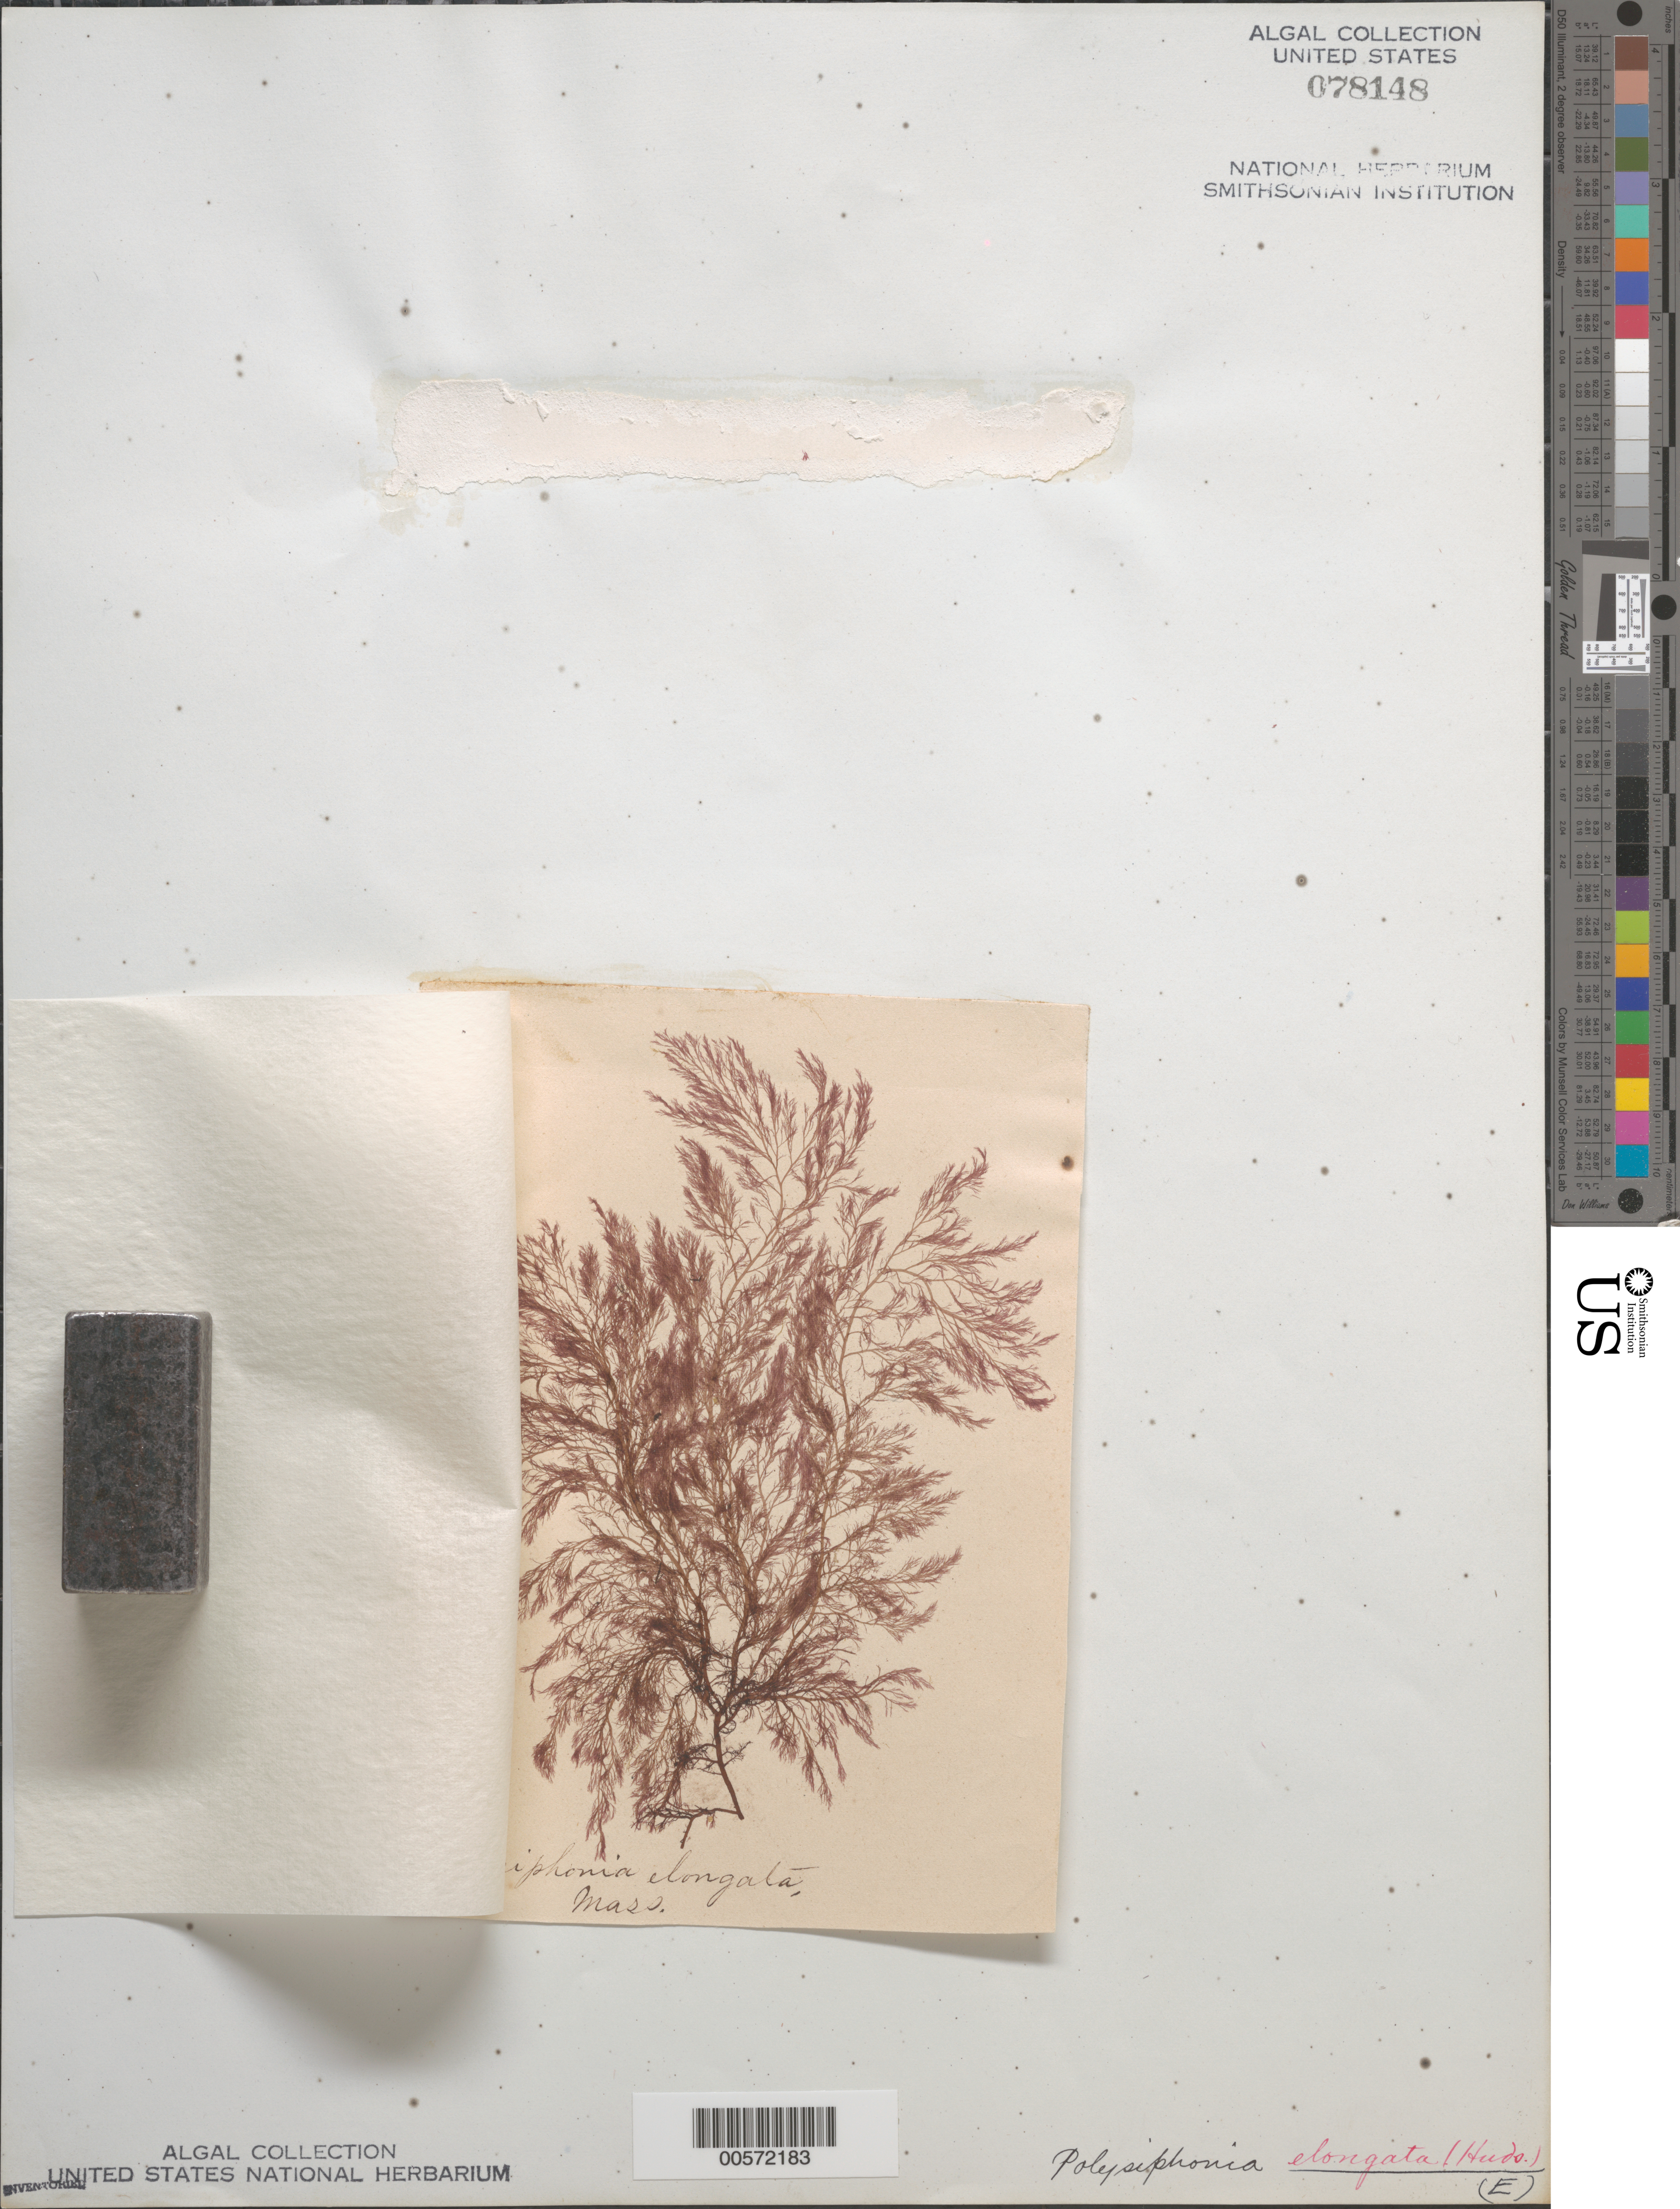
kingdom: Plantae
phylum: Rhodophyta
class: Florideophyceae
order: Ceramiales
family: Rhodomelaceae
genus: Carradoriella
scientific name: Carradoriella elongata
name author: (Hudson) Savoie & G.W. Saunders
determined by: Algae name updating Project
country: United States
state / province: Massachusetts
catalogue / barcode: US 78148